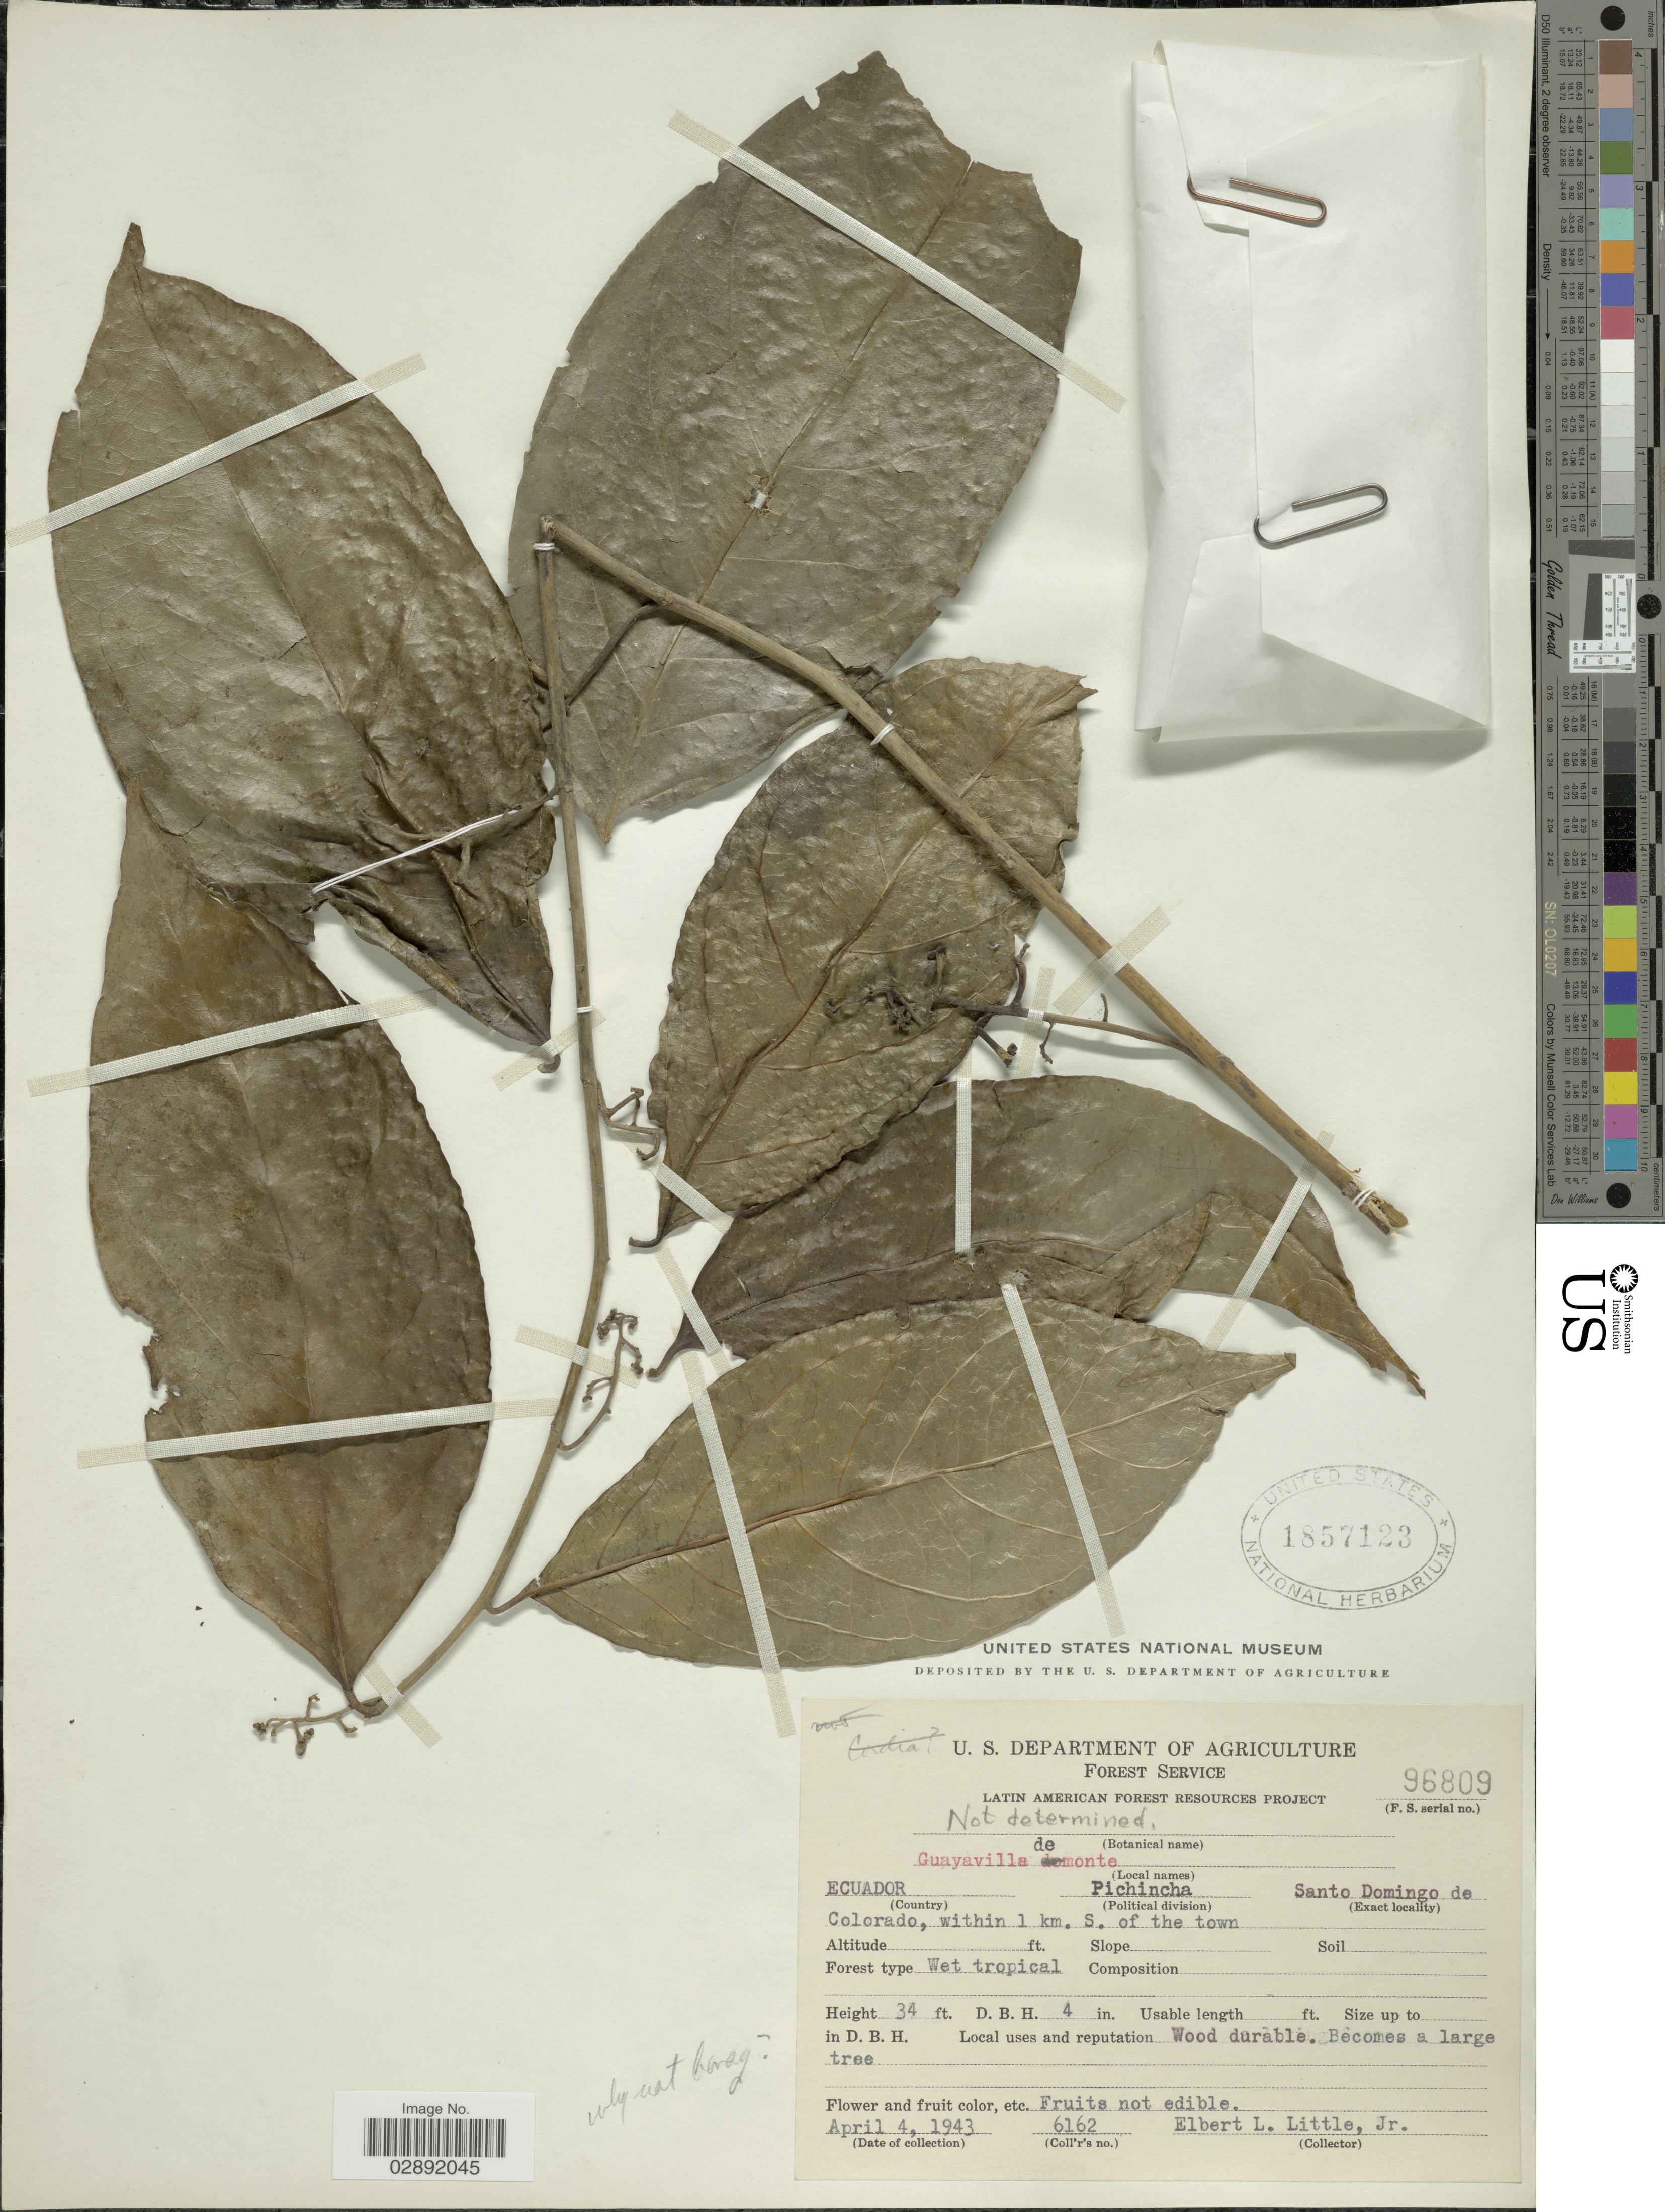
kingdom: Plantae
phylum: Tracheophyta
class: Magnoliopsida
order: Boraginales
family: Cordiaceae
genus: Cordia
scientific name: Cordia sp.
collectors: E. L. Little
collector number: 6162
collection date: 1943-04-04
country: Ecuador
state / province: Pichincha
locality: Santo Domingo de Colorado, within 1 km. S. of the town.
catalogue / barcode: US 1857123